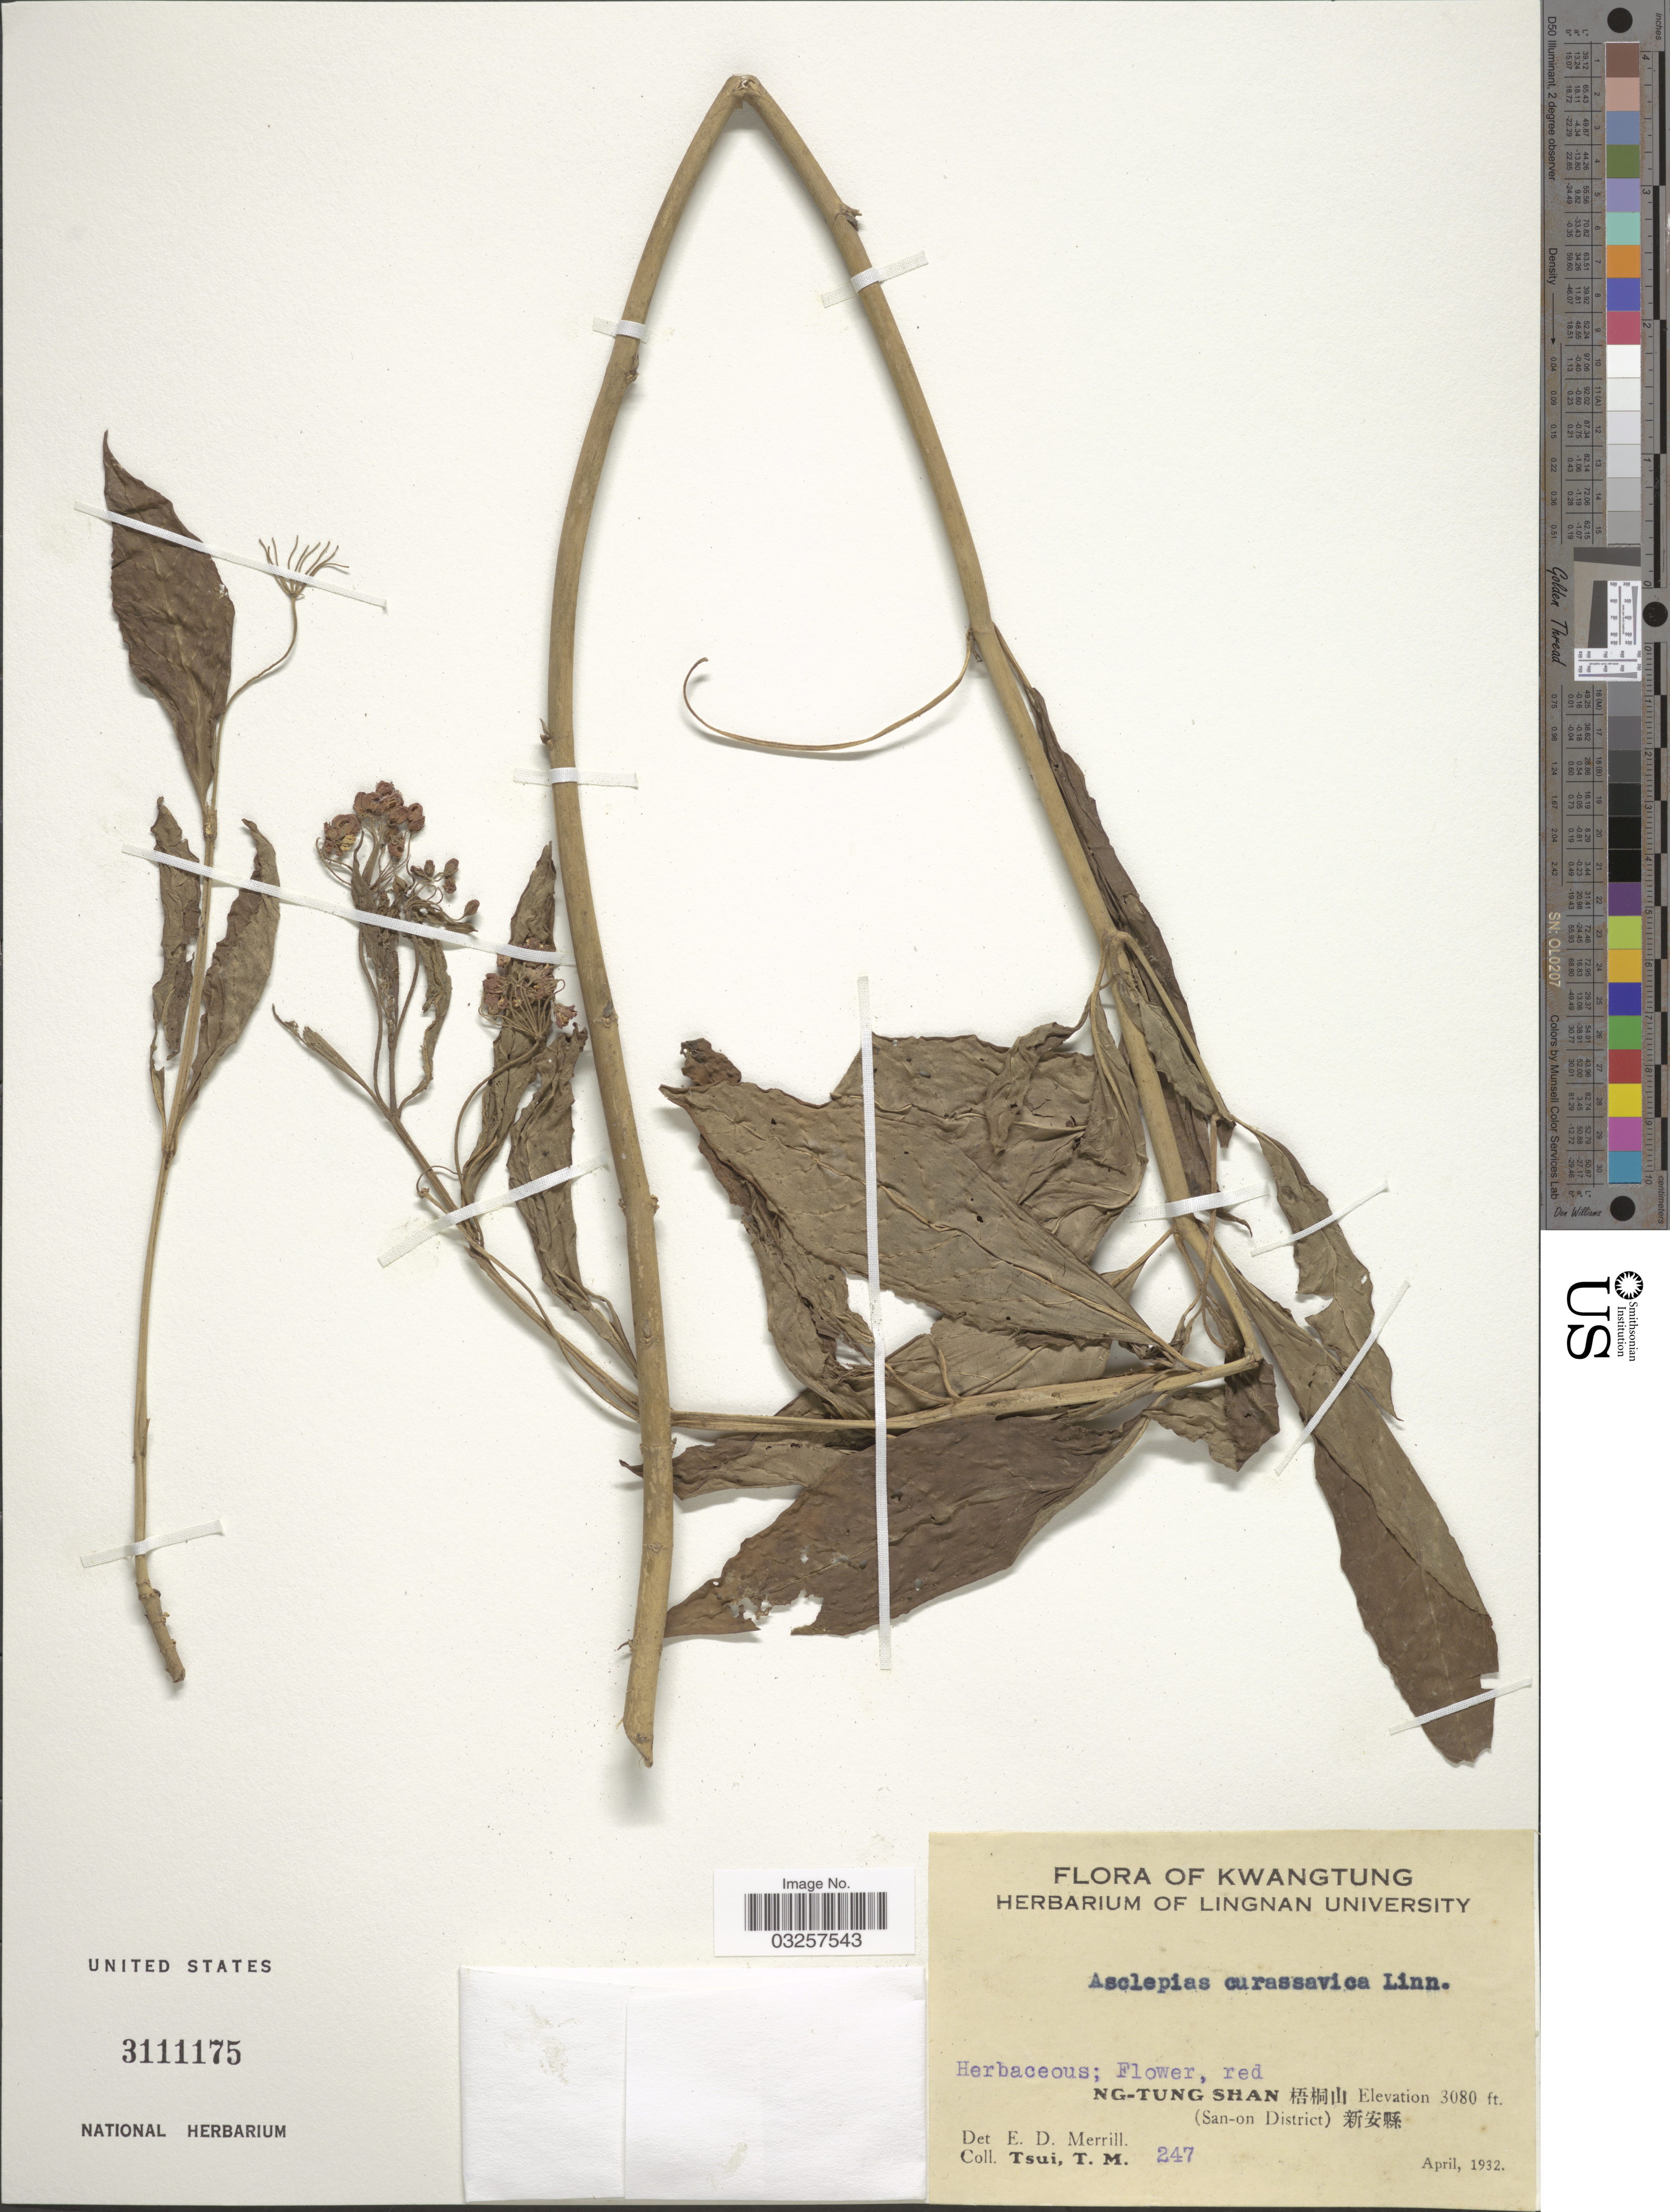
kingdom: Plantae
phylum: Tracheophyta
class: Magnoliopsida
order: Gentianales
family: Apocynaceae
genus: Asclepias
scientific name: Asclepias curassavica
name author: L.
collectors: T. Tsui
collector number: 247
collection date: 1932-04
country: China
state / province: Guangdong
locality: Kwangtung. Ng-Tung Shan X. (San-on District) X.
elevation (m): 939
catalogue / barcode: US 3111175